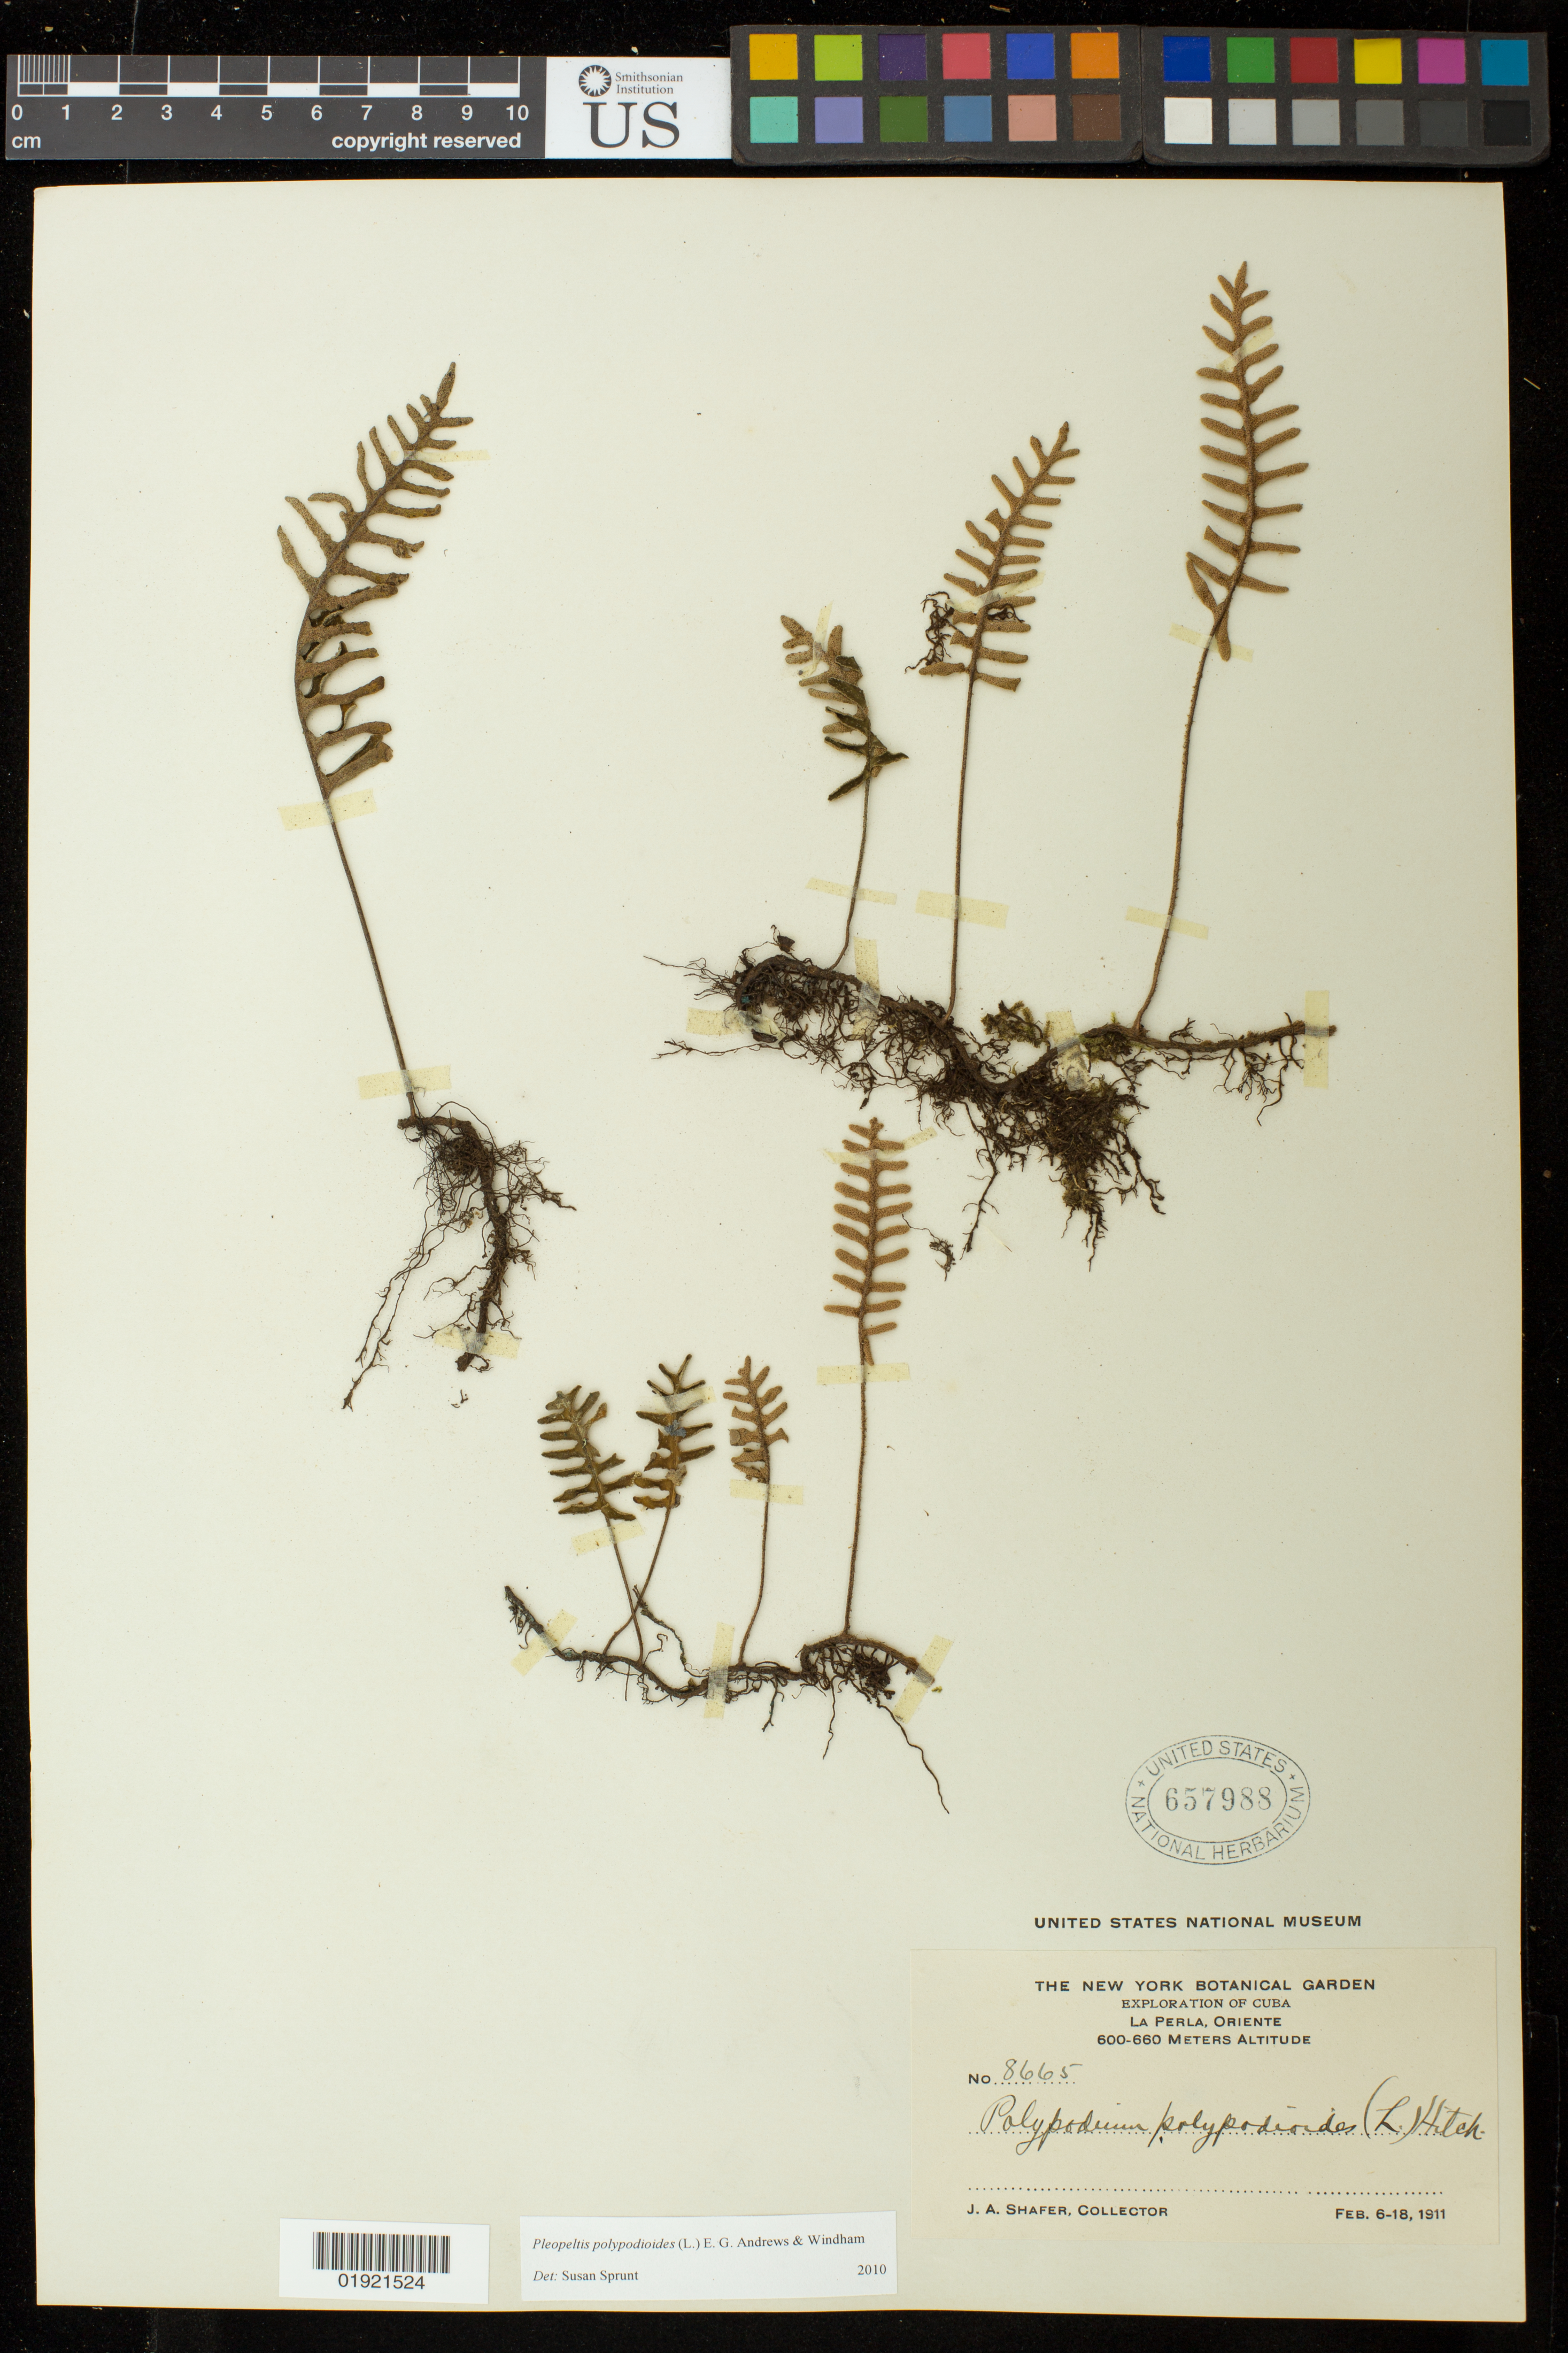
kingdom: Plantae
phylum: Tracheophyta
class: Polypodiopsida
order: Polypodiales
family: Polypodiaceae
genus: Pleopeltis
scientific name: Pleopeltis polypodioides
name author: (L.) E.G. Andrews & Windham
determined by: Sprunt, S. V.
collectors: J. A. Shafer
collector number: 8665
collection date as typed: Feb. 6-18, 1911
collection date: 1911-02-06/1911-02-18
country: Cuba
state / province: Oriente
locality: La Perla, Oriente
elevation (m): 600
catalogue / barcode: US 657988